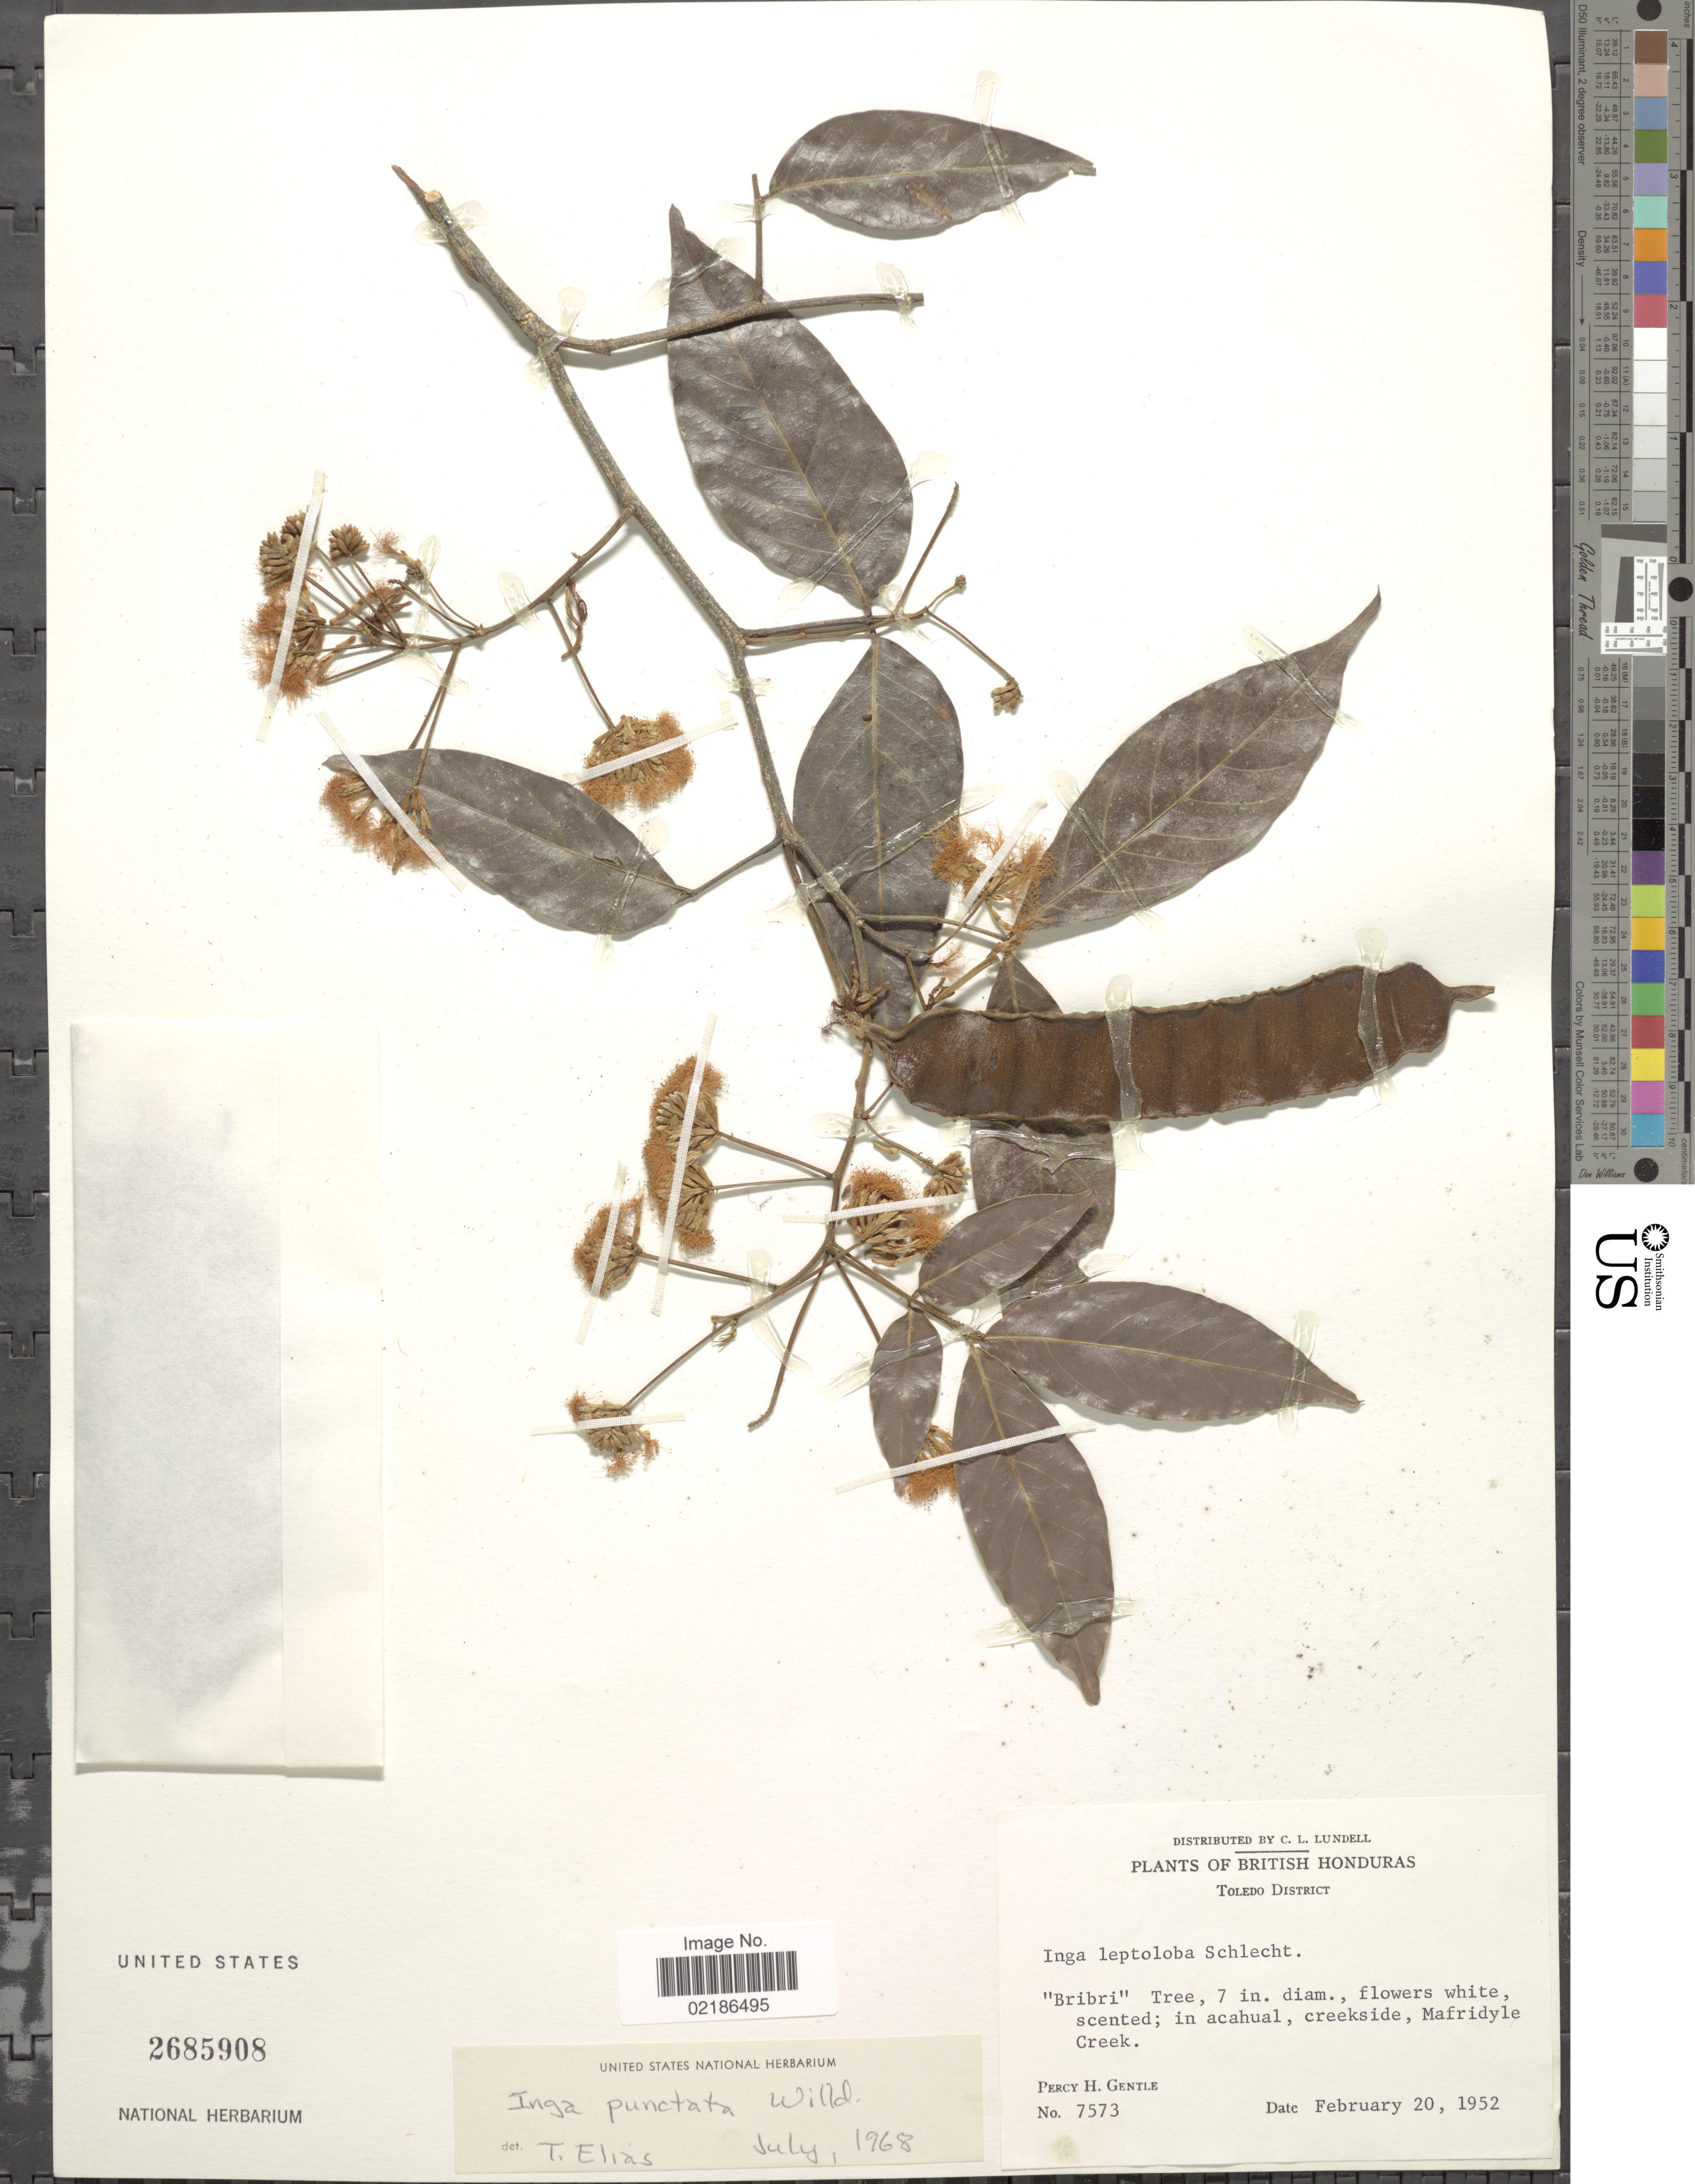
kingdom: Plantae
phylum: Tracheophyta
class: Magnoliopsida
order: Fabales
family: Fabaceae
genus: Inga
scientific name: Inga punctata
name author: Willd.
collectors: P. H. Gentle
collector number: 7573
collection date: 1952-02-20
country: Belize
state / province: Toledo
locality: British Honduras, Mafridyle Creek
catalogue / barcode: US 2685908